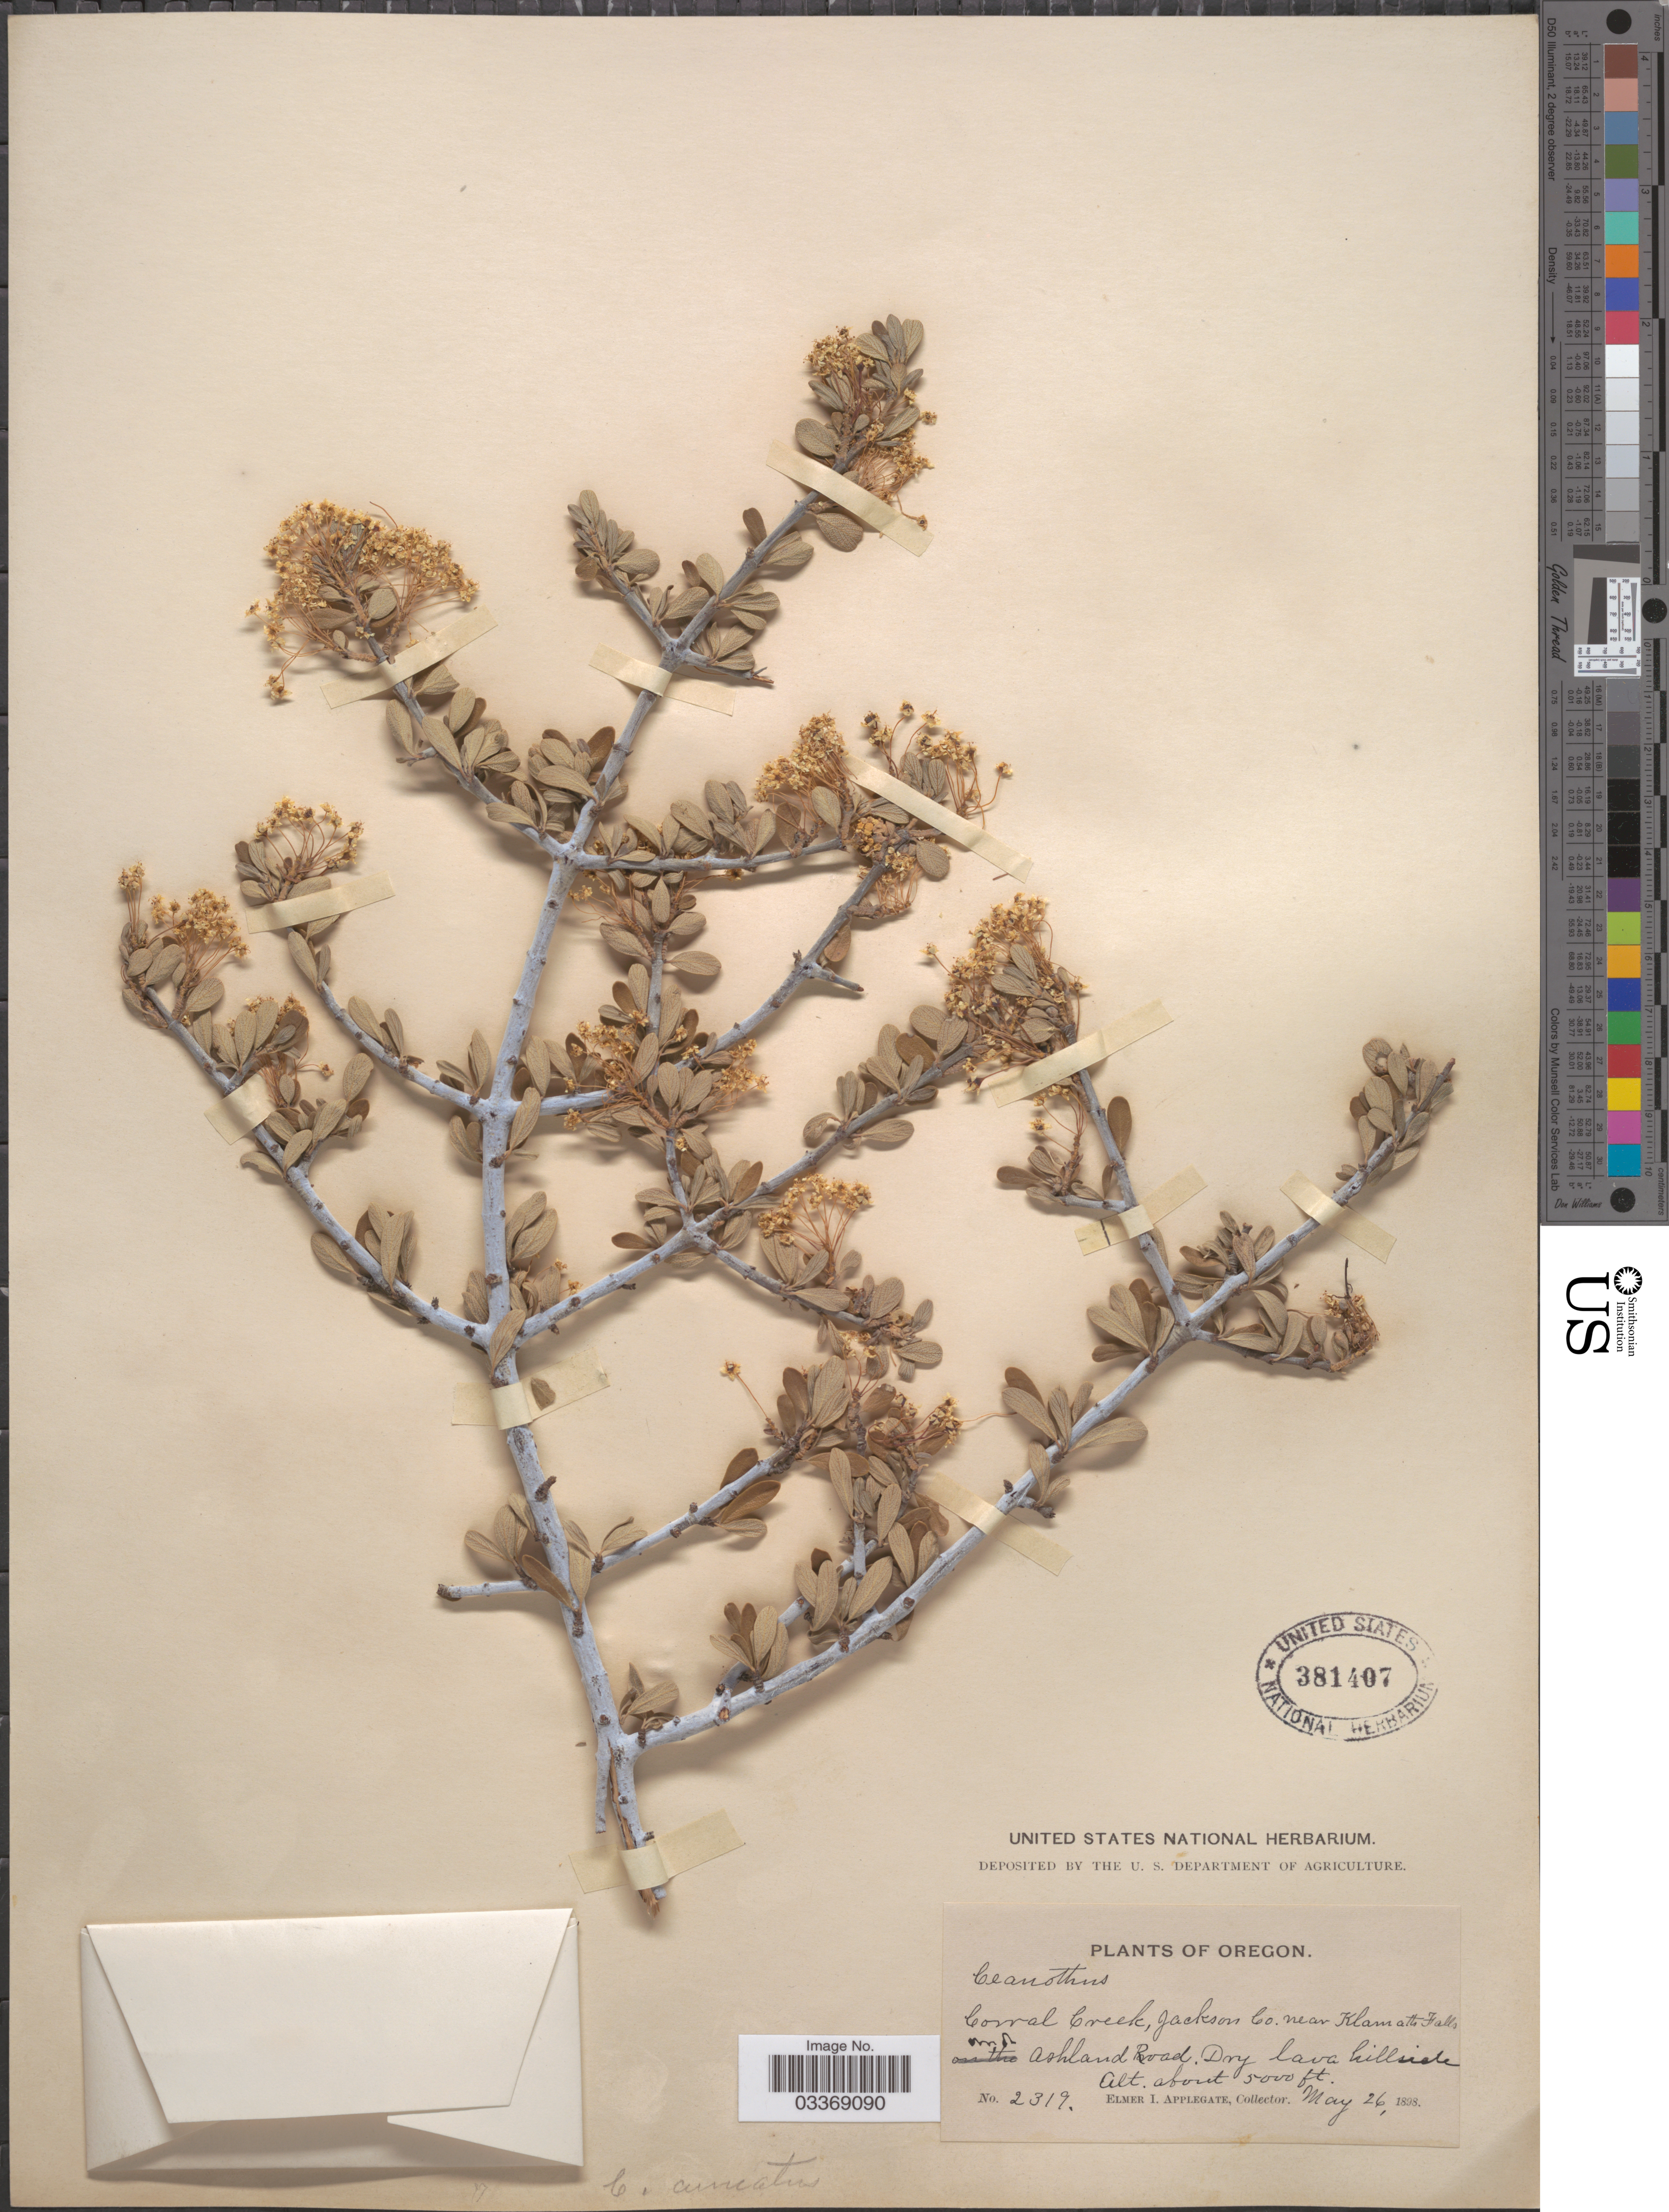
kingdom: Plantae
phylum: Tracheophyta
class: Magnoliopsida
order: Rosales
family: Rhamnaceae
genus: Ceanothus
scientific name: Ceanothus cuneatus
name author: (Hook.) Nutt.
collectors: E. I. Applegate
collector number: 2319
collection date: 1898-05-26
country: United States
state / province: Oregon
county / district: Jackson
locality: Corral Creek, Jackson Co. near Klamath Falls on the Ashland Road.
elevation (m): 1524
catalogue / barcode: US 381407